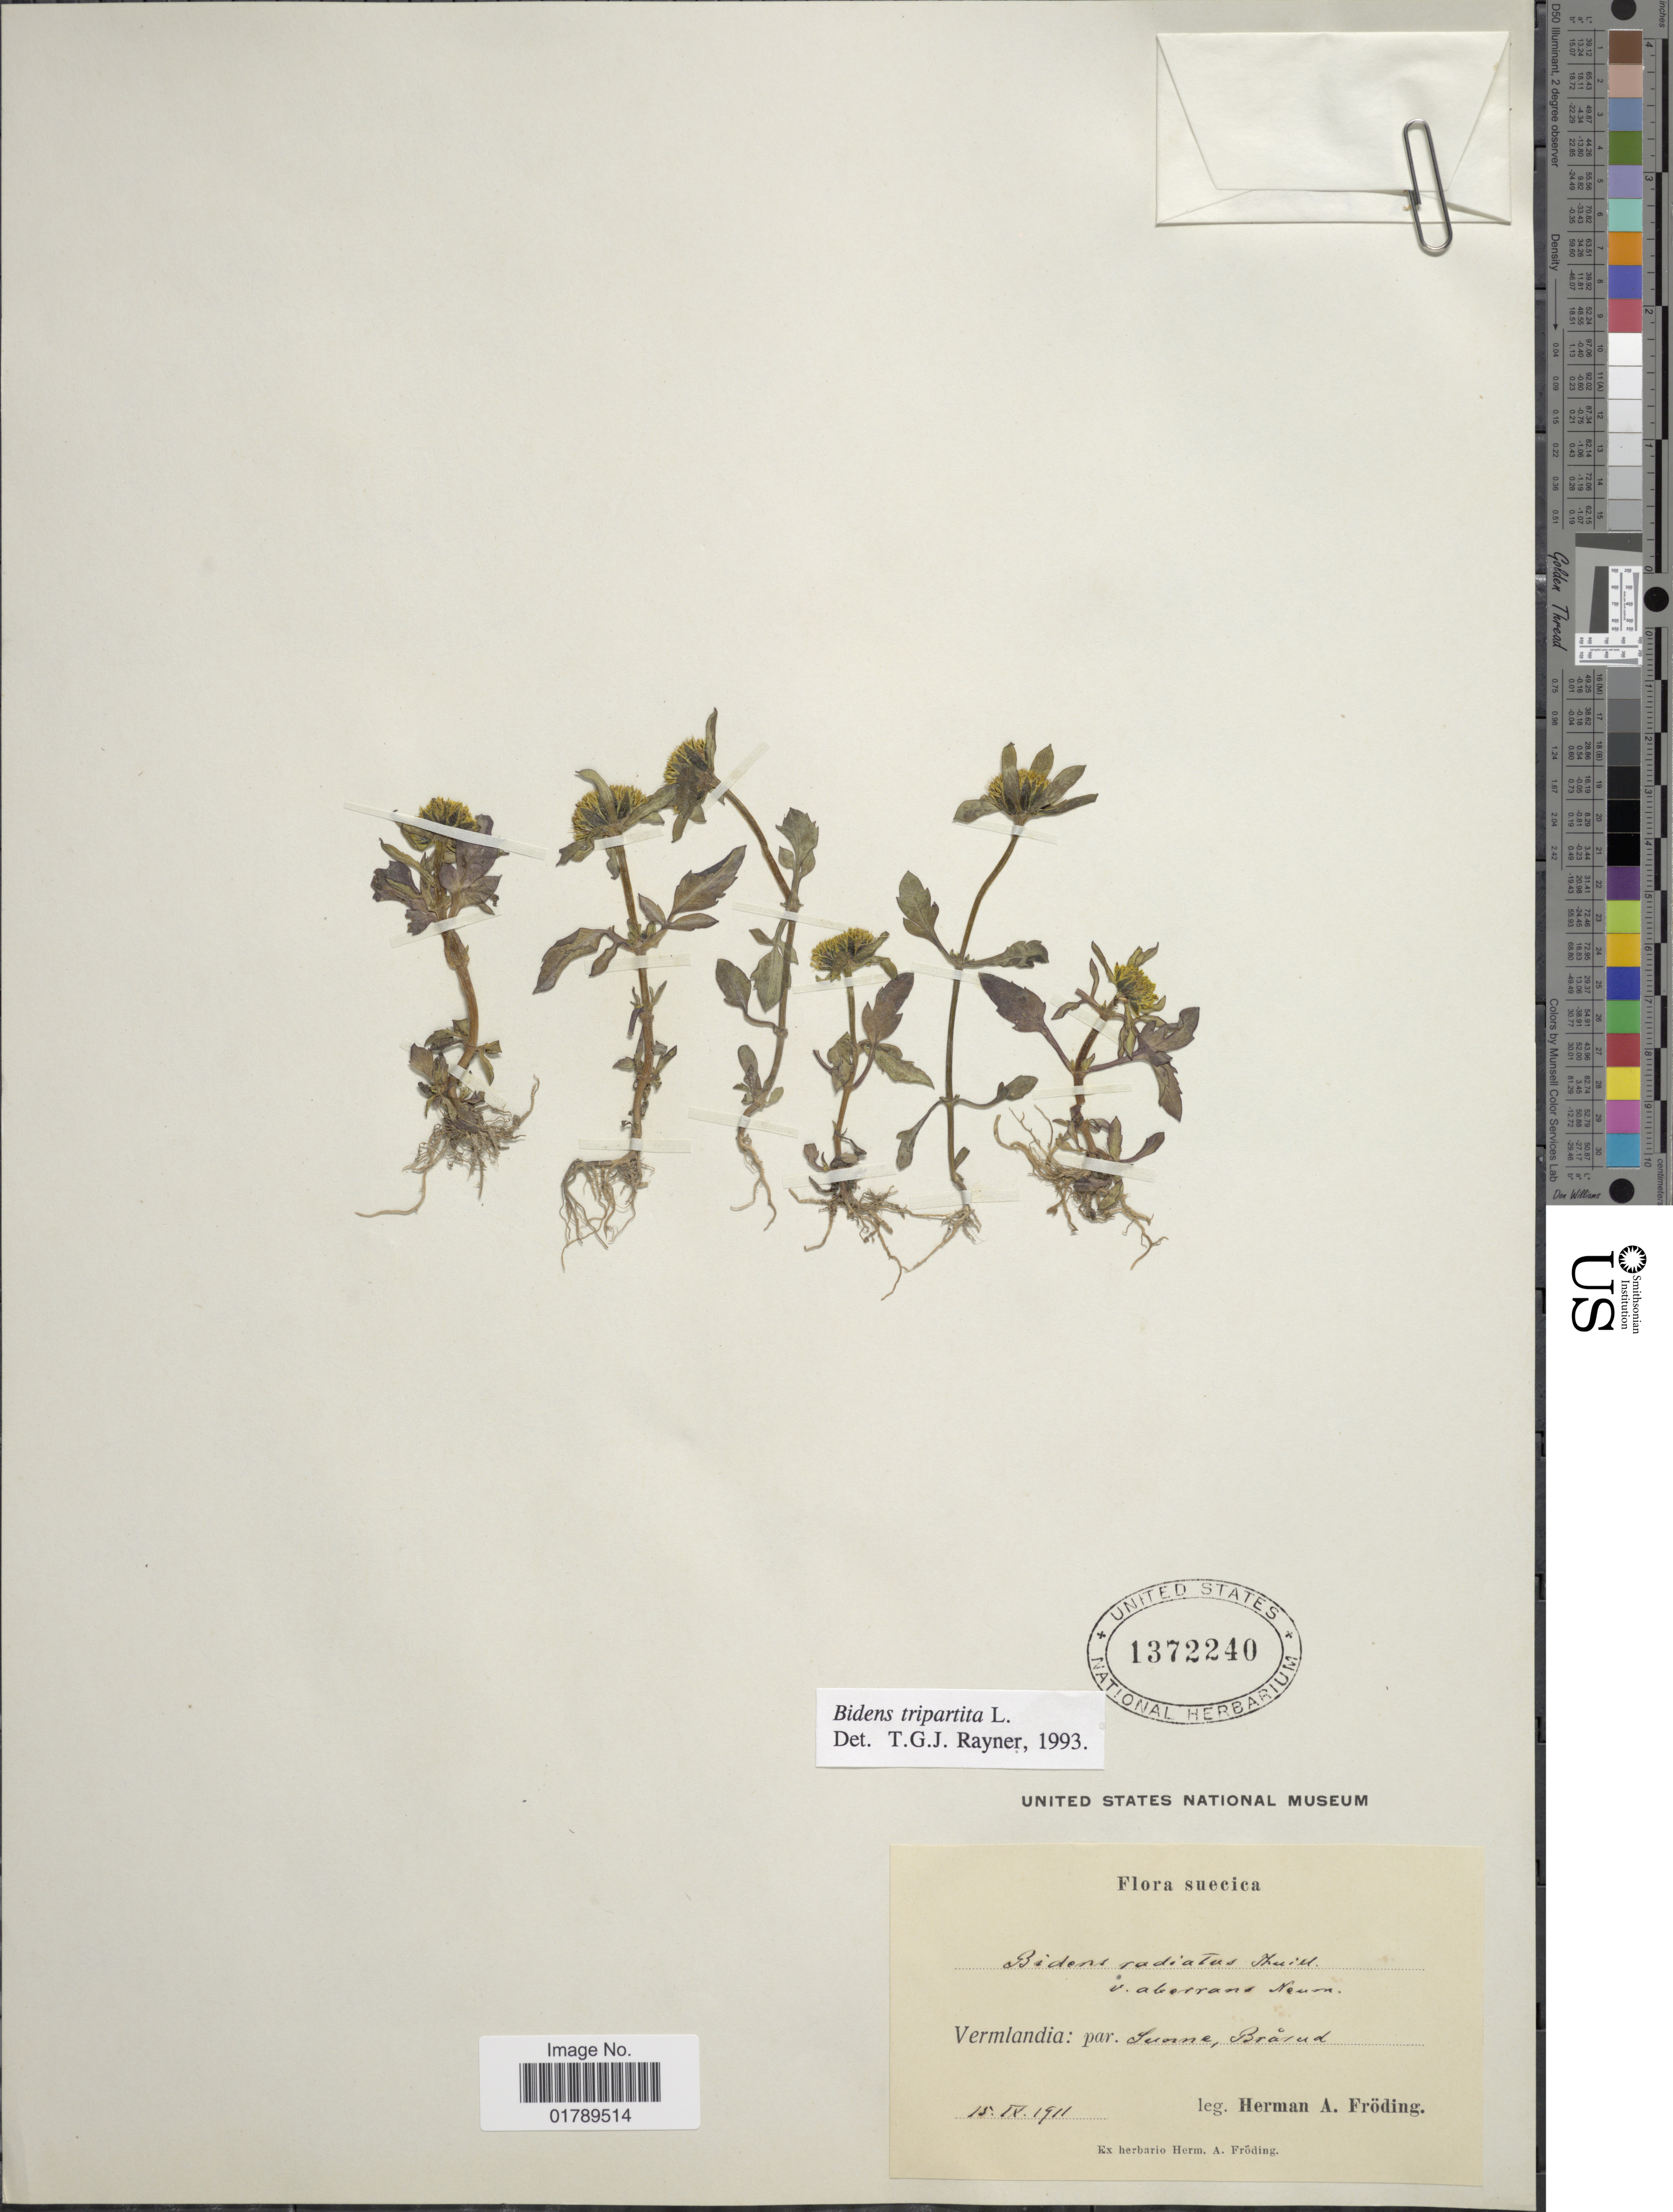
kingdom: Plantae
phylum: Tracheophyta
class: Magnoliopsida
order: Asterales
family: Asteraceae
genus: Bidens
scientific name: Bidens tripartita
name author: L.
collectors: H. Froding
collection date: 1911-09-15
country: Sweden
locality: Suecica. Vermlandia: par. Sunne, Brarud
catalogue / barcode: US 1372240